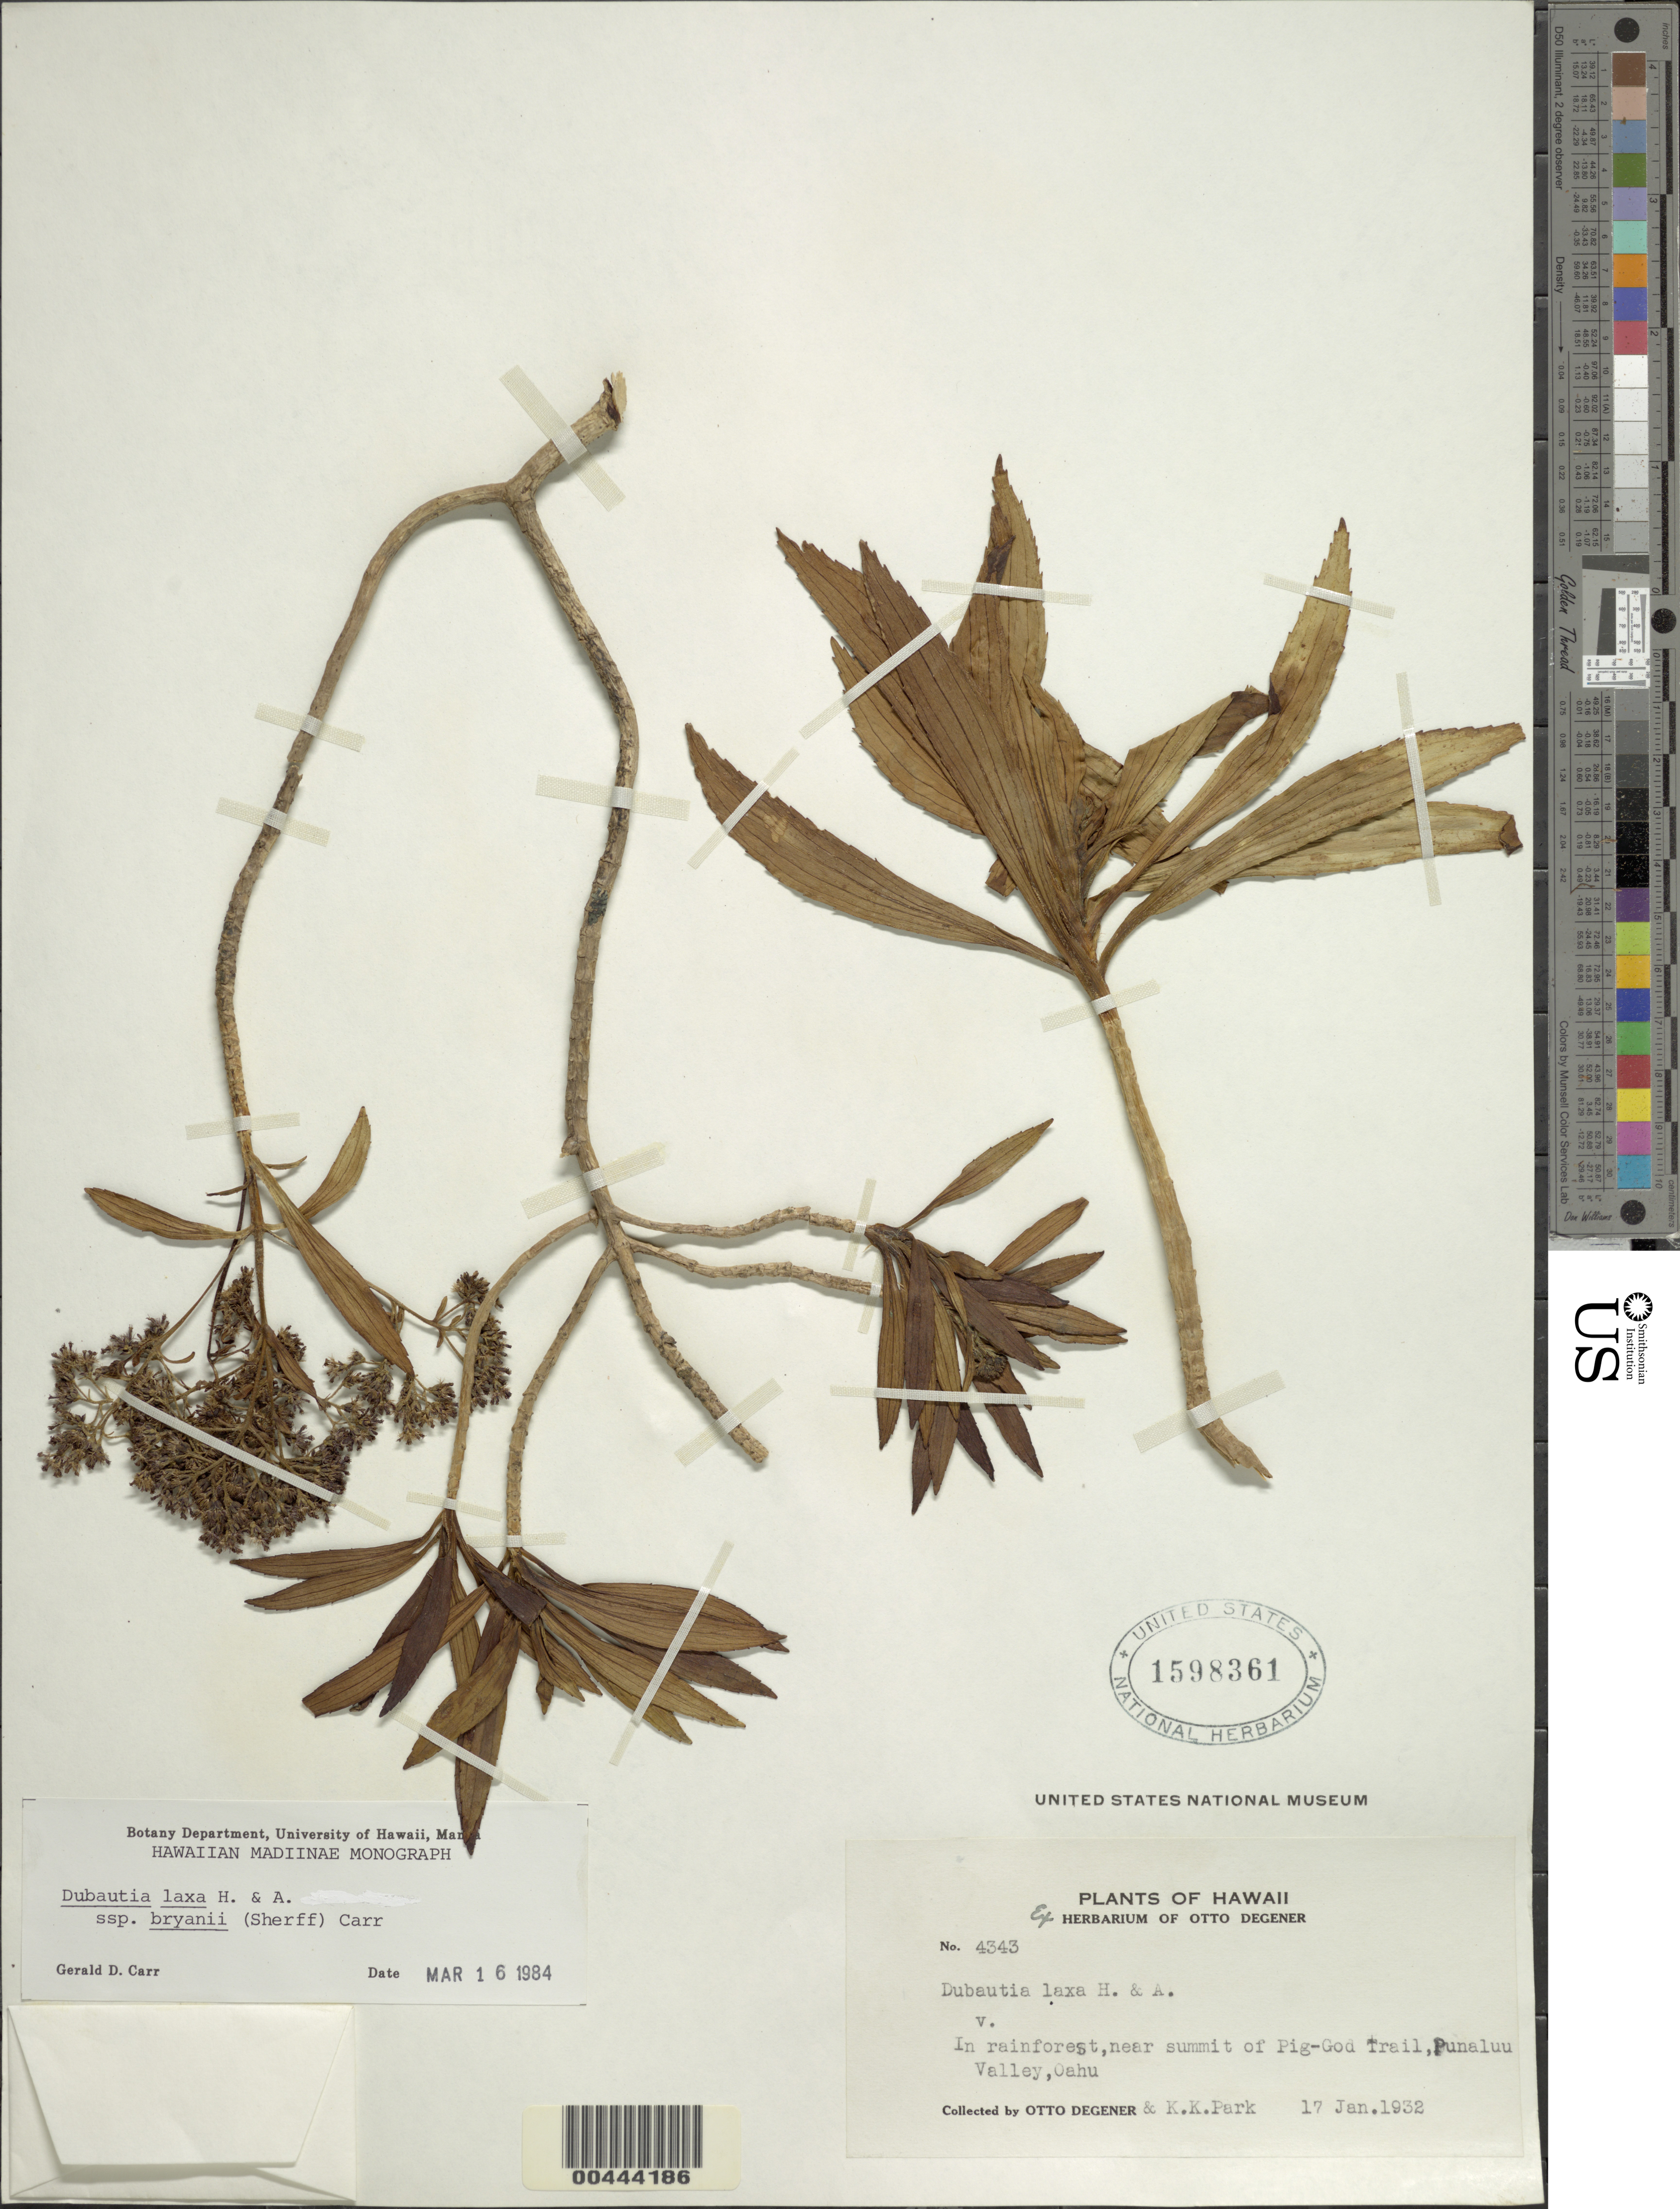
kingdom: Plantae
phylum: Tracheophyta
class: Magnoliopsida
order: Asterales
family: Asteraceae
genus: Dubautia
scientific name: Dubautia laxa subsp. bryanii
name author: (Sherff) G.D. Carr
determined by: Carr, G. D.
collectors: O. Degener & K. Park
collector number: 4343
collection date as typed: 17 Jan 1932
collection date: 1932-01-17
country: United States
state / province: Hawaii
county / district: Honolulu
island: Oahu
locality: Near summit of Pig-God Trail, Punaluu Valley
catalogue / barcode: US 1598361